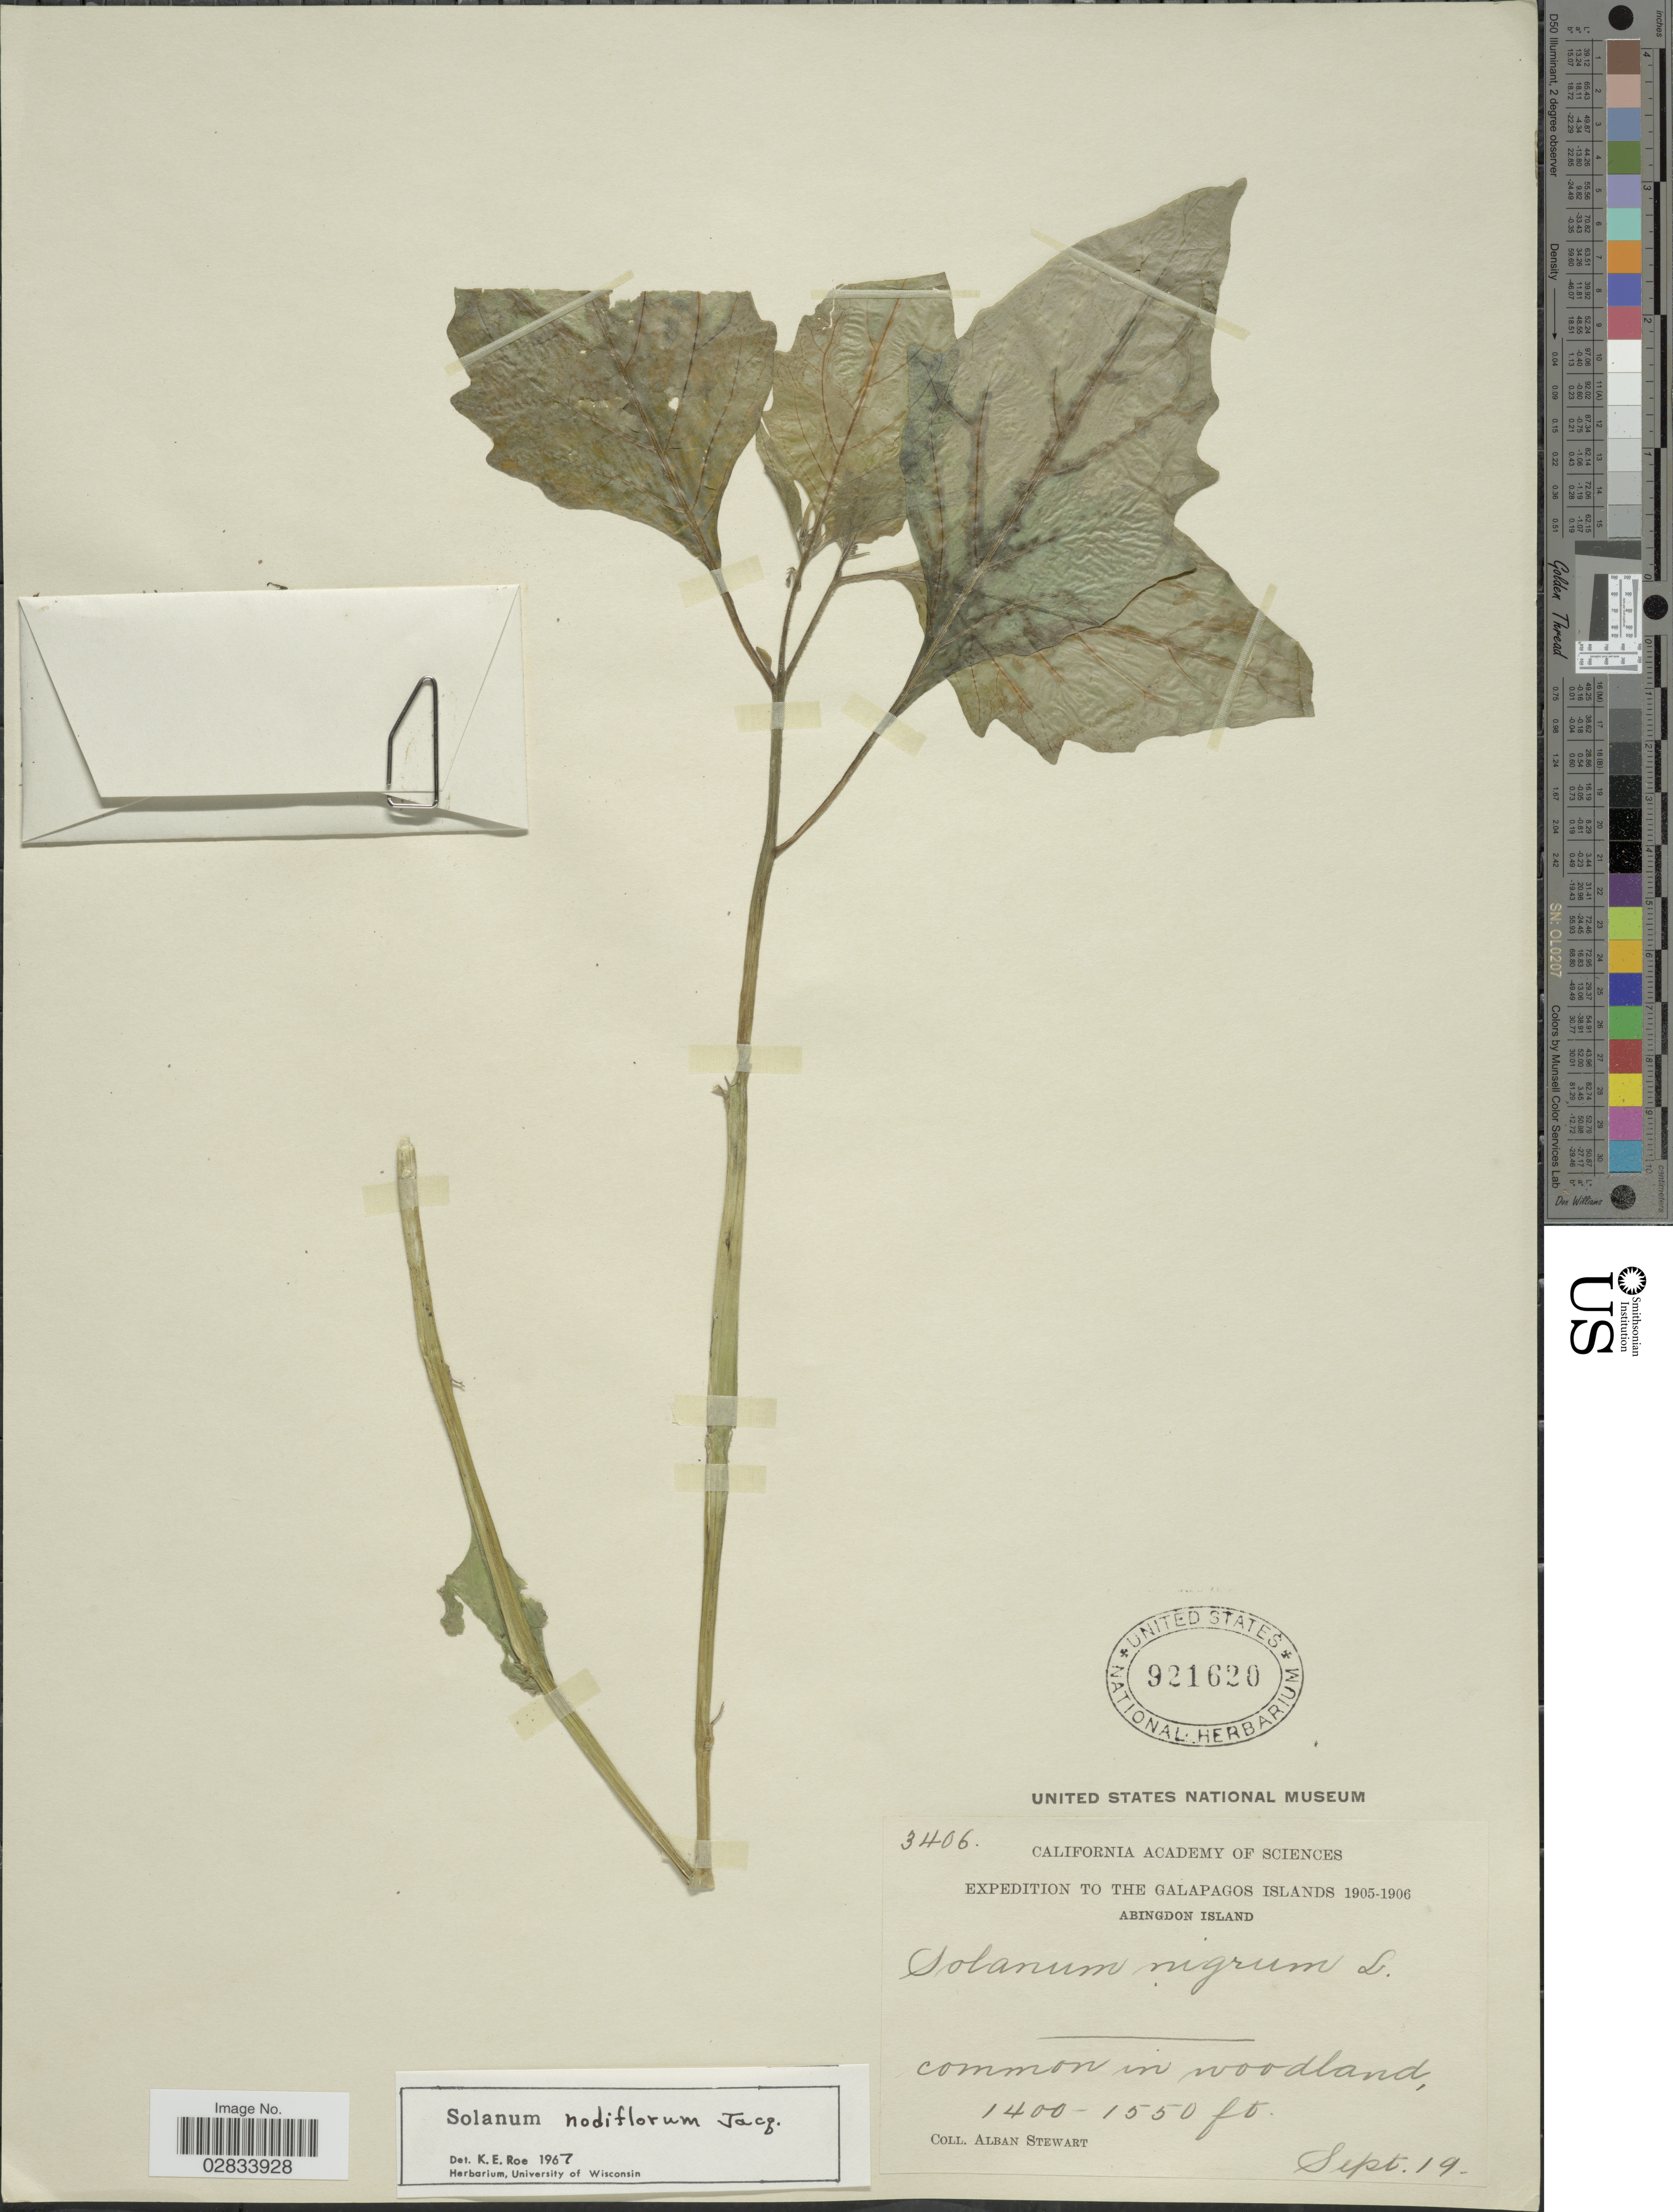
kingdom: Plantae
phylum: Tracheophyta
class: Magnoliopsida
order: Solanales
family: Solanaceae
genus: Solanum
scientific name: Solanum nodiflorum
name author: Jacq.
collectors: A. Stewart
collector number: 3406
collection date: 1905-09-19/1906-09-19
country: Ecuador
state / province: Colón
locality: The Galapagos Islands, Abingdon Island, common in woodland.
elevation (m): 427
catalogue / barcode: US 921620